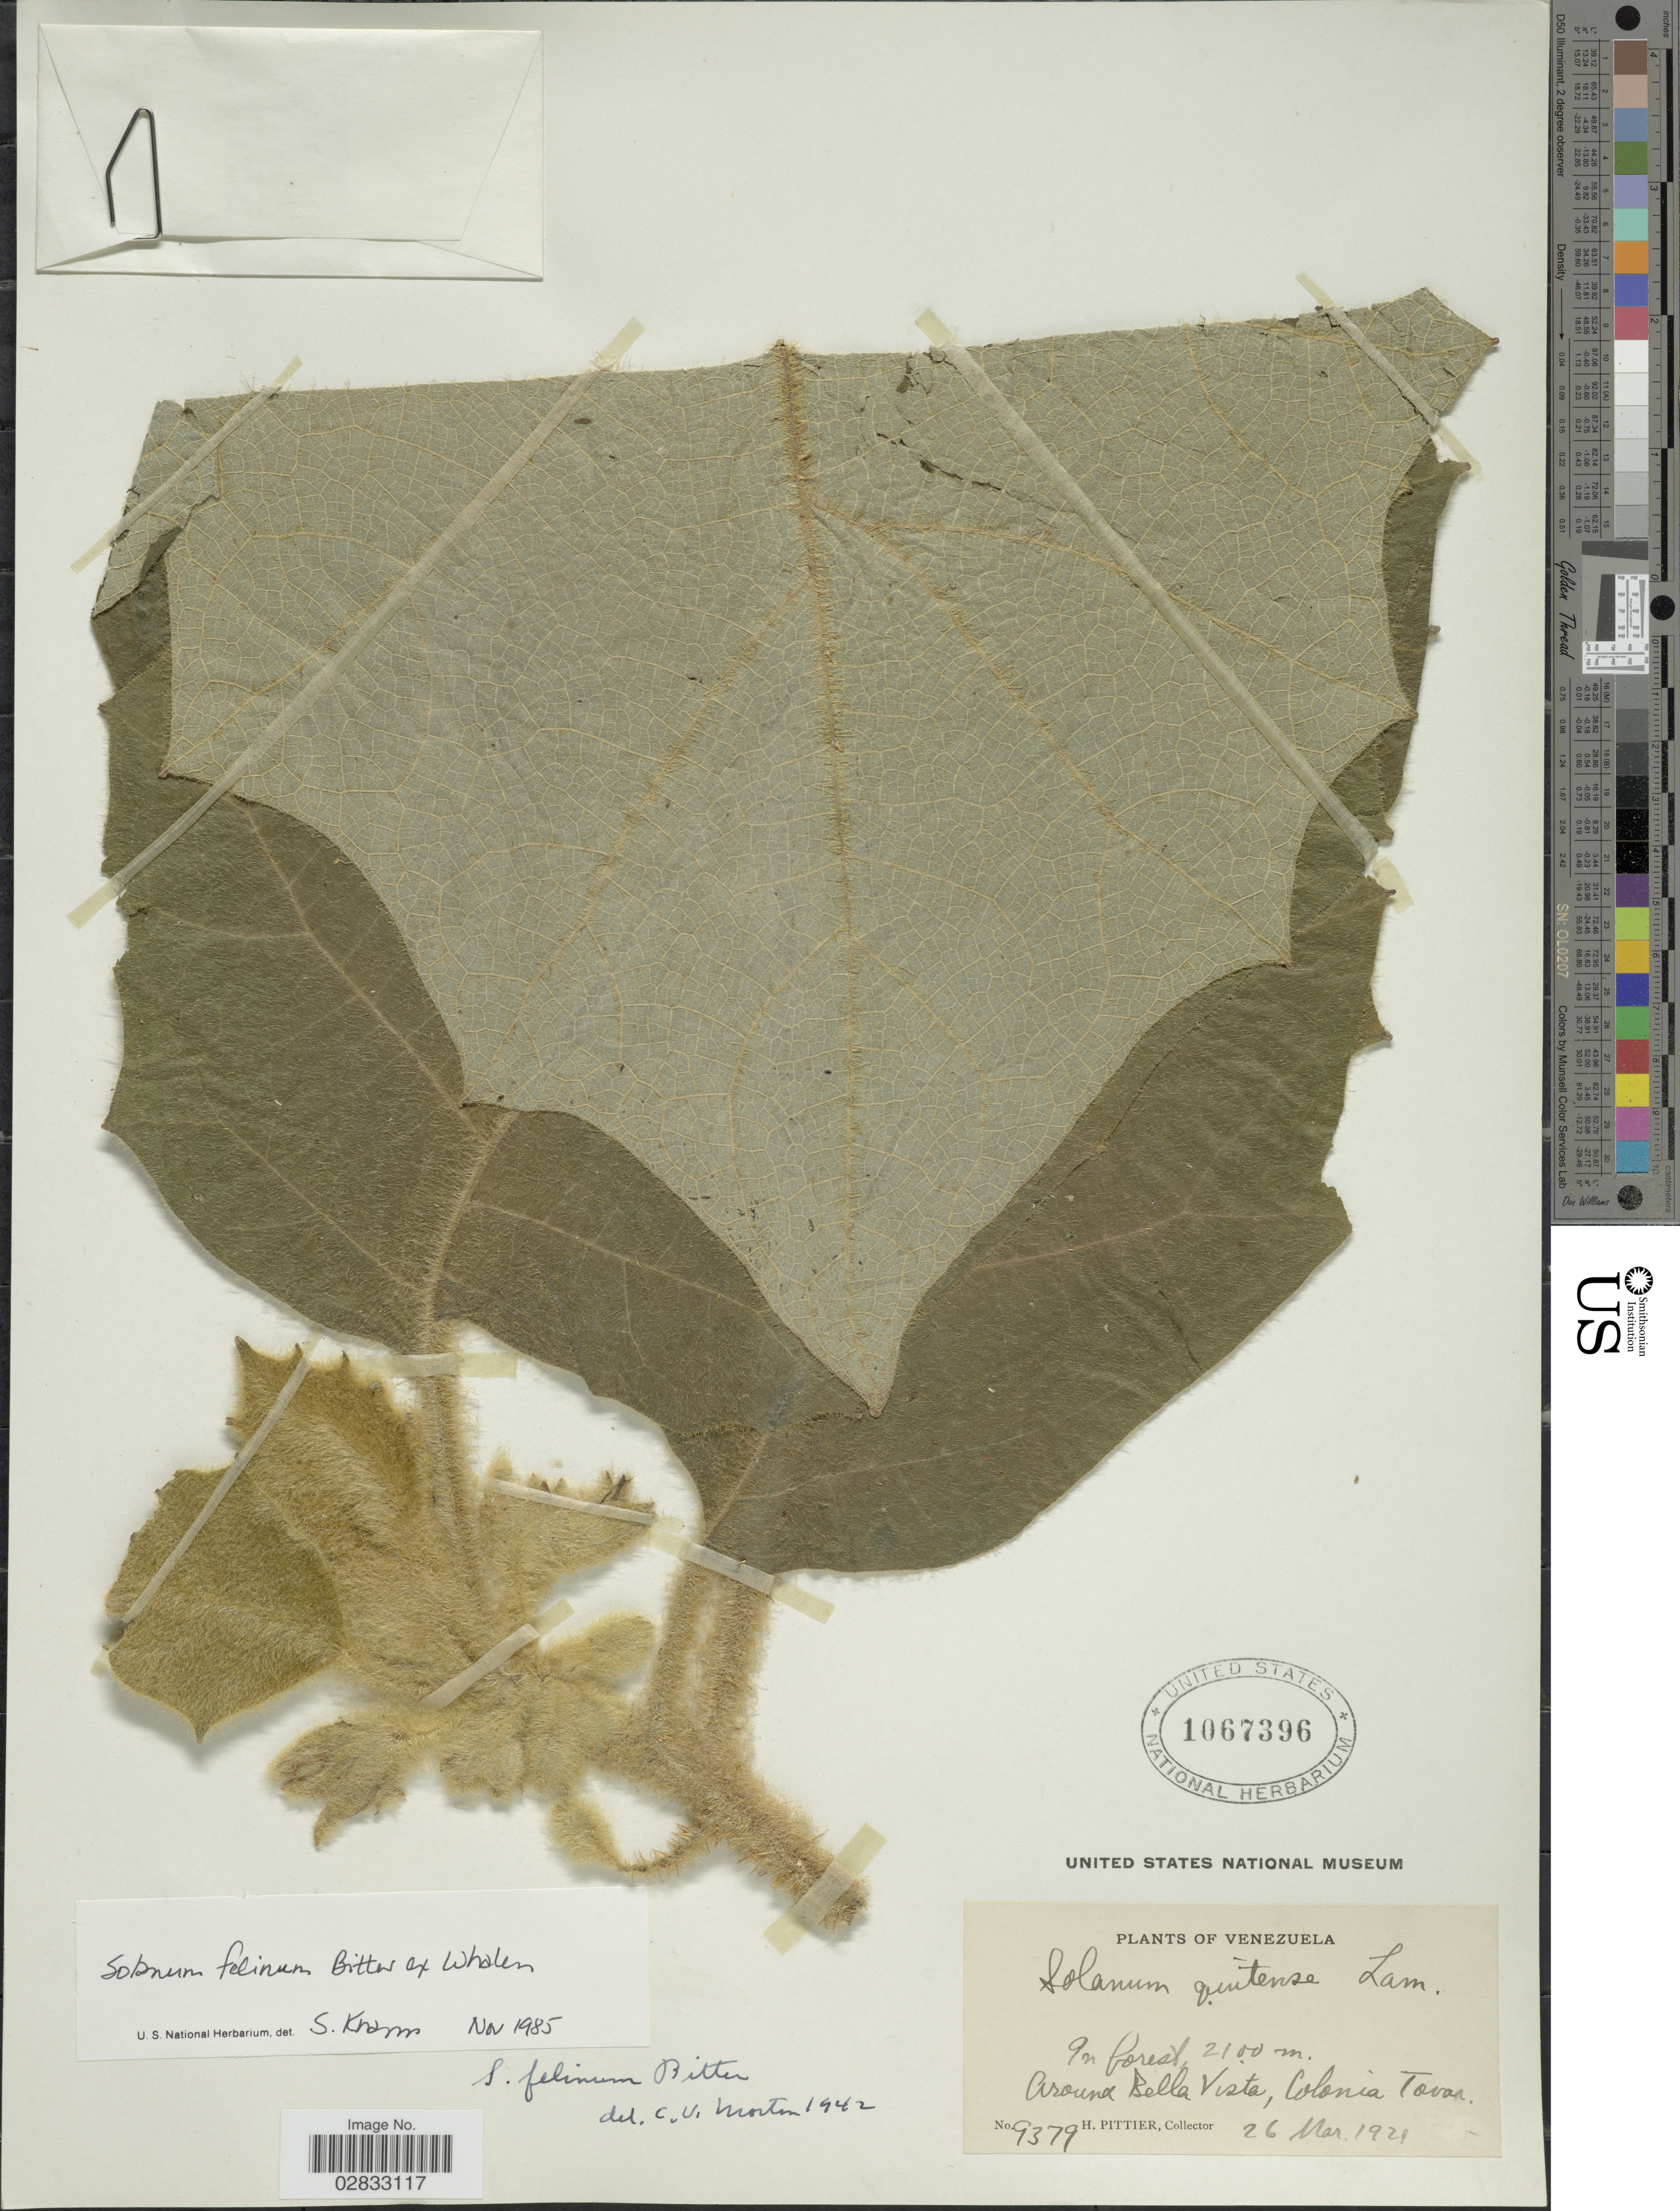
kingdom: Plantae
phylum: Tracheophyta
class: Magnoliopsida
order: Solanales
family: Solanaceae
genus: Solanum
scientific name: Solanum felinum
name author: Bitter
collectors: H. F. Pittier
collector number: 9379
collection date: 1921-03-26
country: Venezuela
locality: Around Bella Vista, Colonia Tovar.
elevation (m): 2100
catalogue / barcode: US 1067396